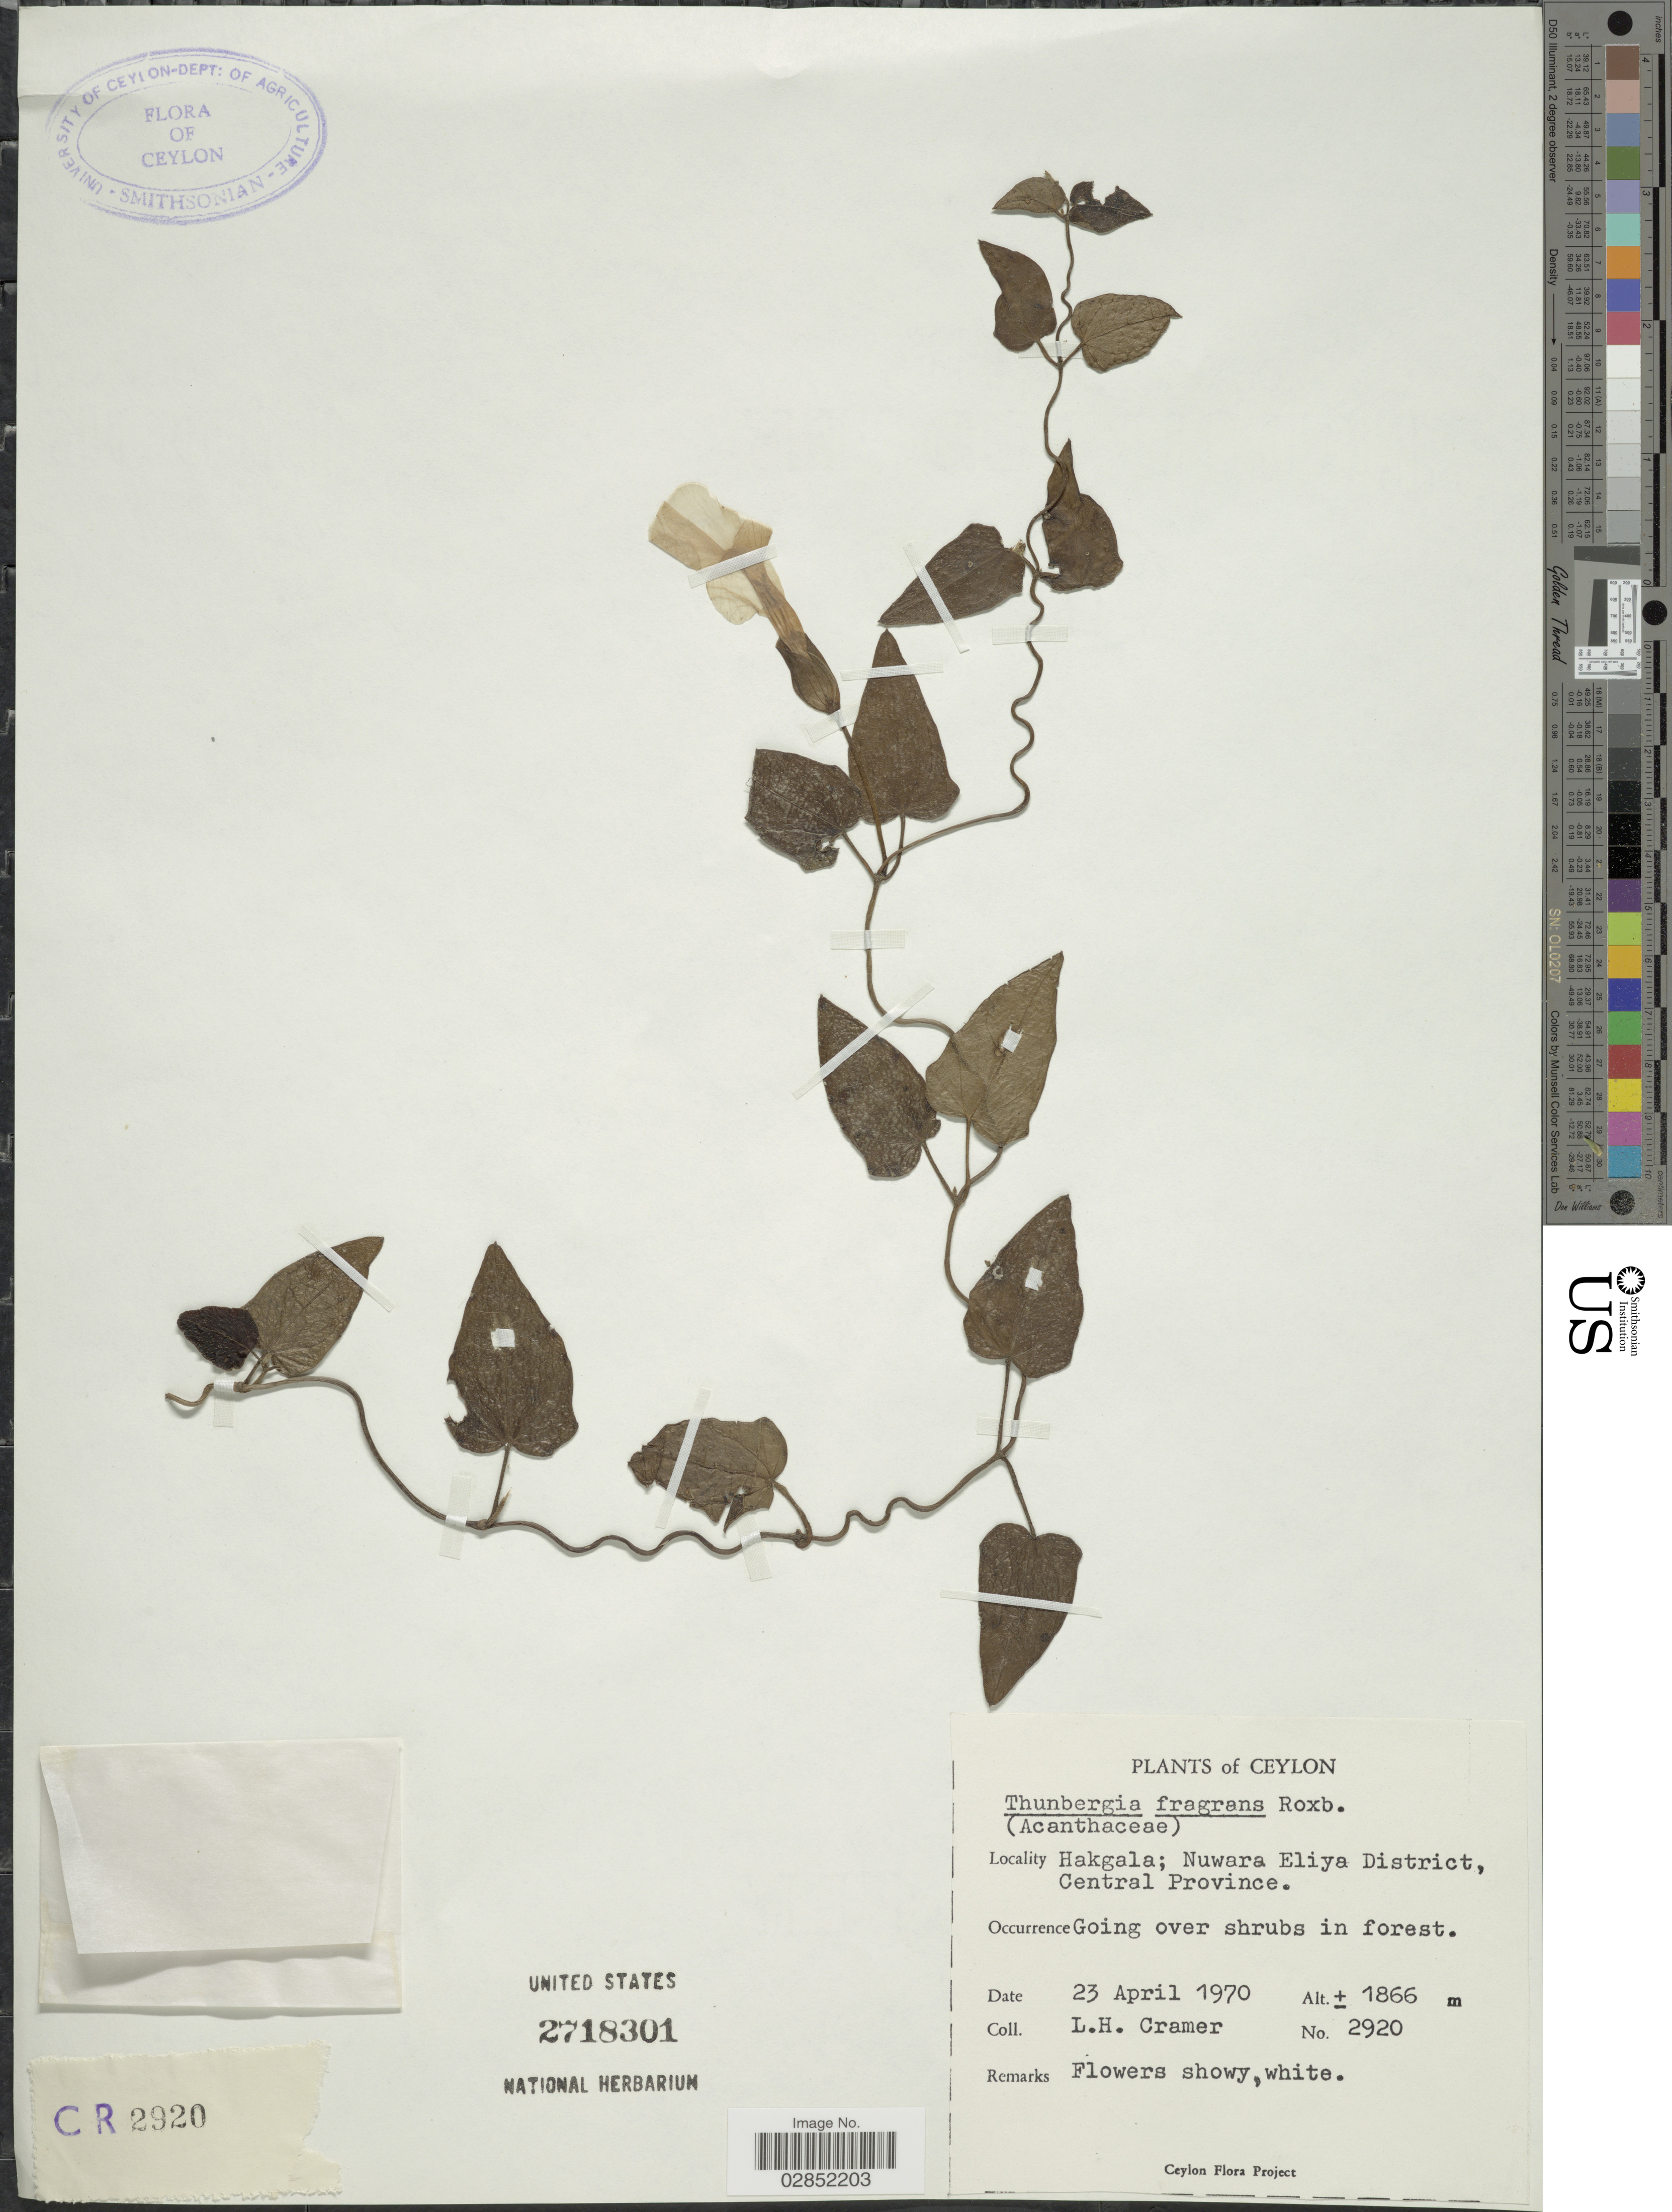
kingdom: Plantae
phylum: Tracheophyta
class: Magnoliopsida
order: Lamiales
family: Acanthaceae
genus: Thunbergia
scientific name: Thunbergia fragrans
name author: Roxb.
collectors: L. H. Cramer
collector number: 2920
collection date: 1970-04-23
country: Sri Lanka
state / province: Central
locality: Ceylon. Hakgala; Nuwara Eliya District.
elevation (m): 1866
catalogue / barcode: US 2718301